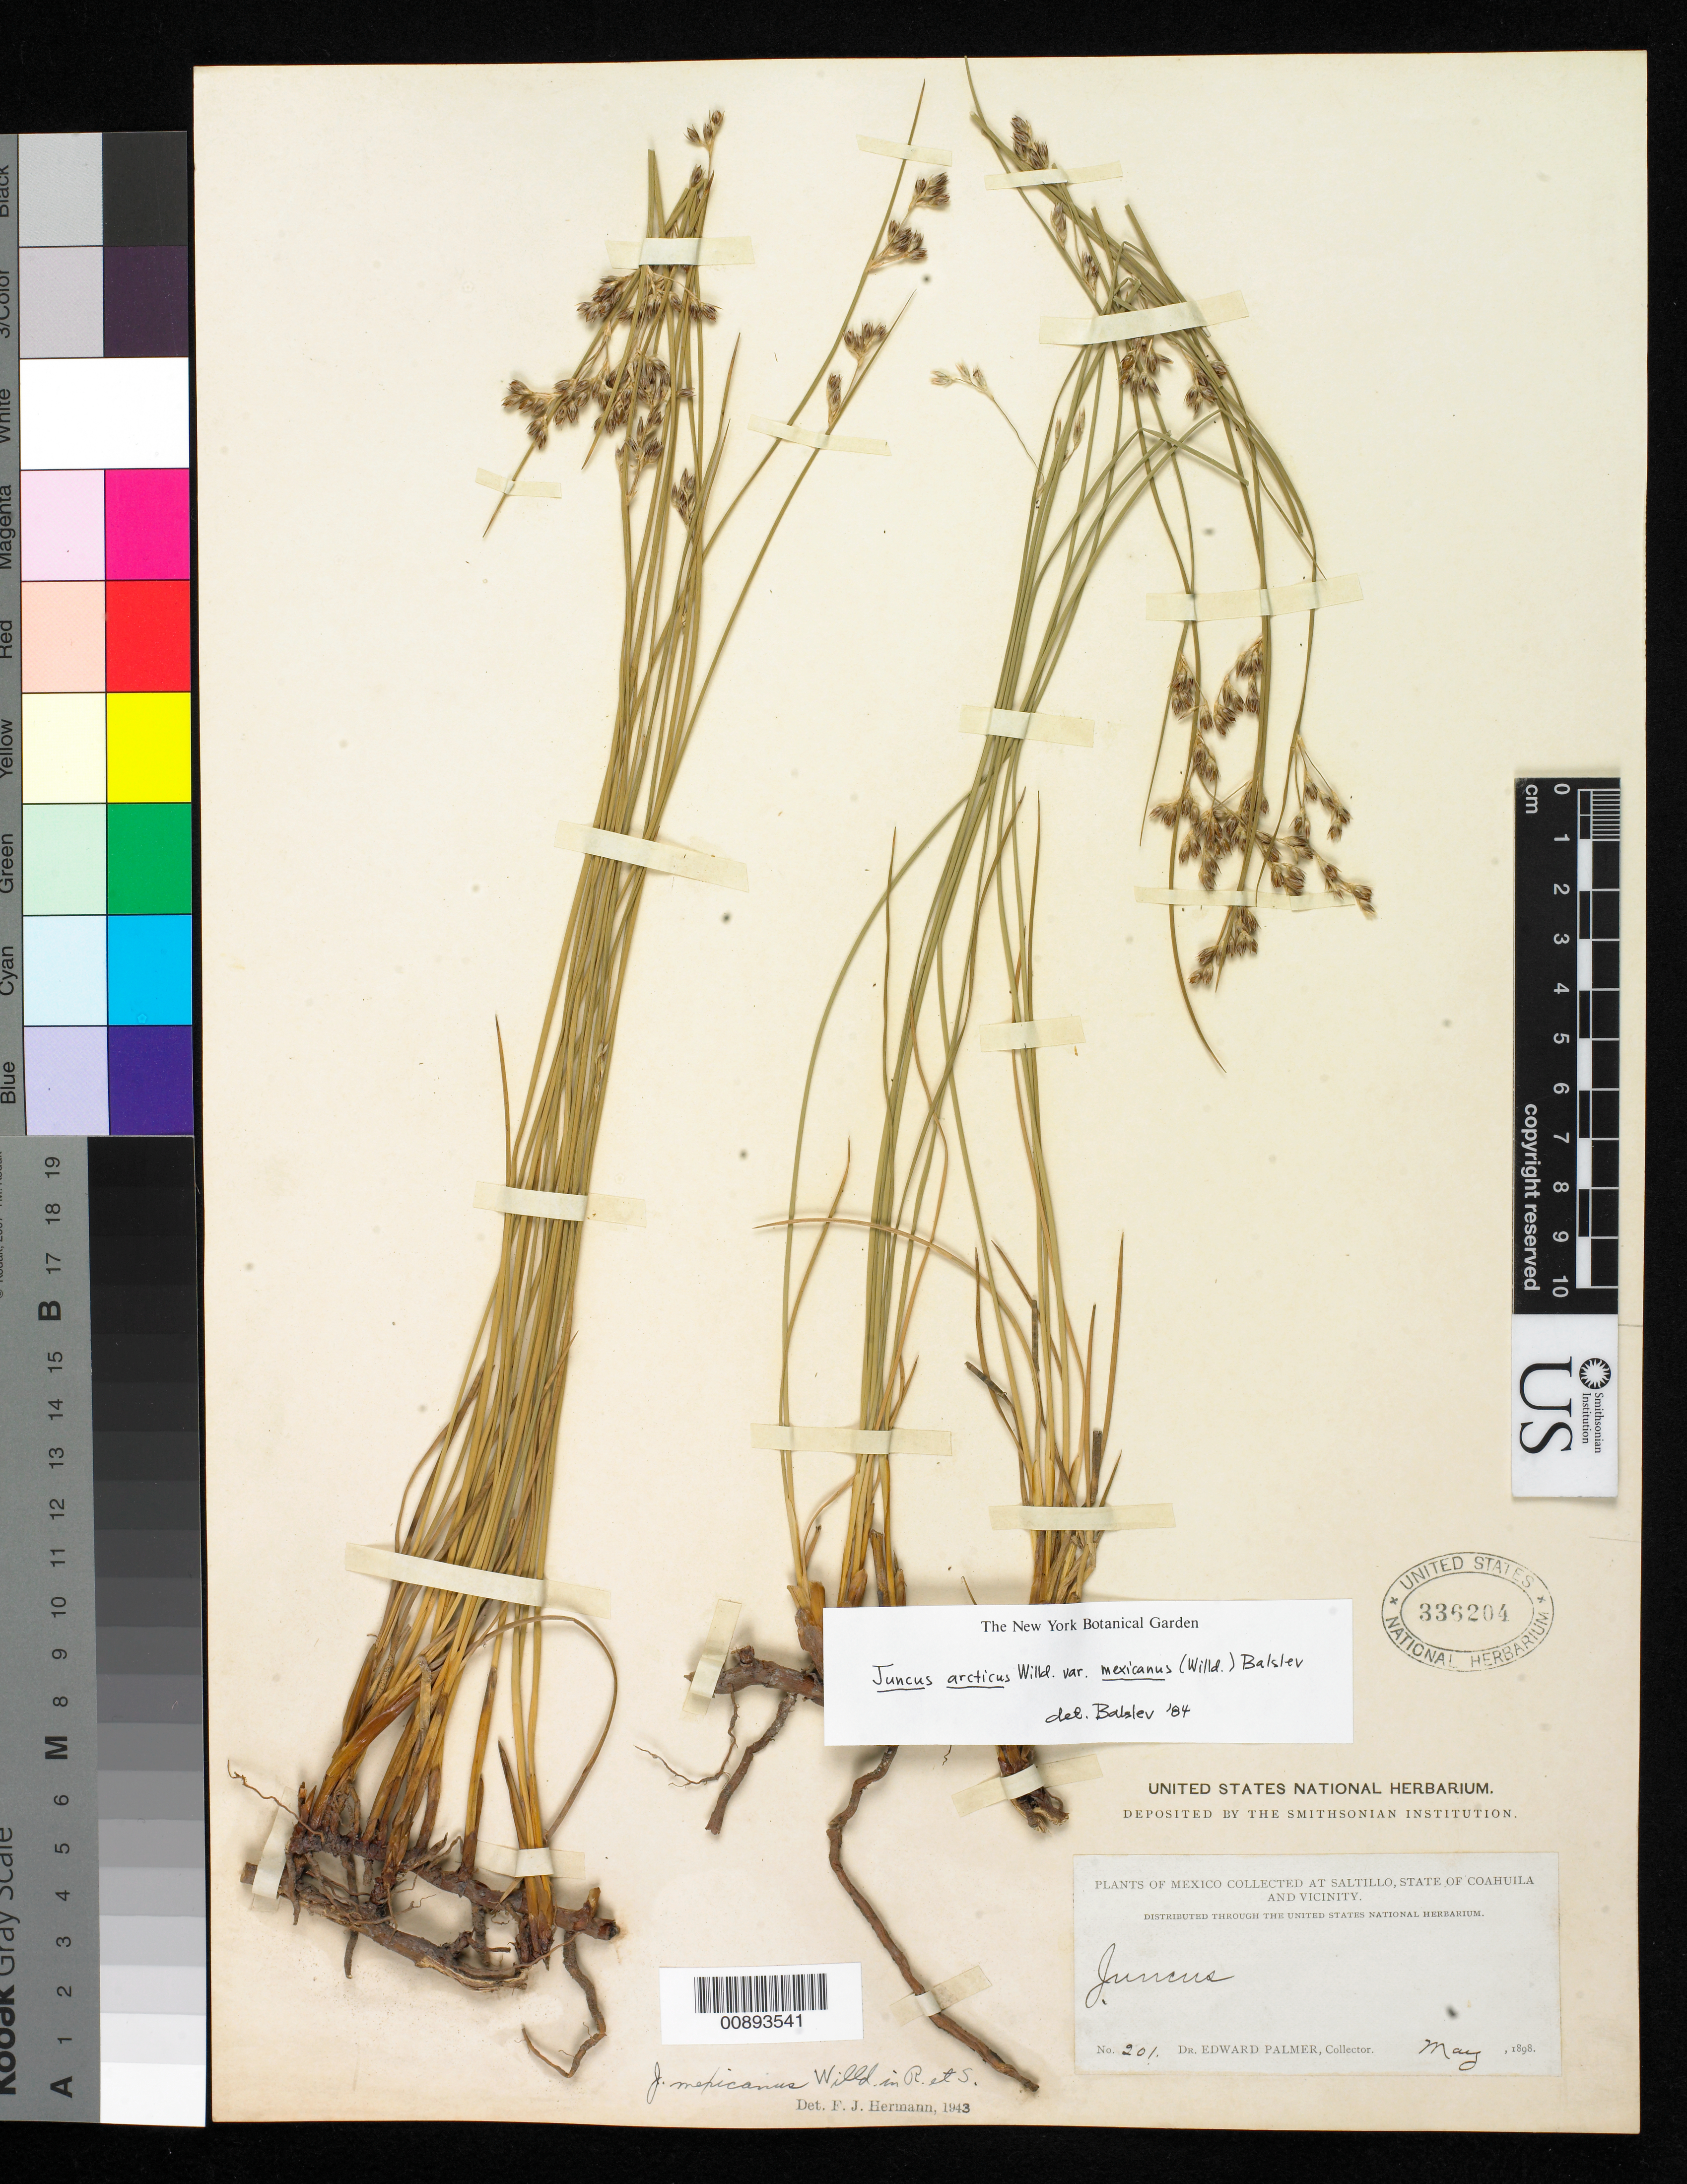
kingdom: Plantae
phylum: Tracheophyta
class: Liliopsida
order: Poales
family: Juncaceae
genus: Juncus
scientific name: Juncus arcticus var. mexicanus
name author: Willd.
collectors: E. Palmer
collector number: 201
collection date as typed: May 1898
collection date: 1898-05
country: Mexico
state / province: Coahuila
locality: Saltillo, Coahuila and vicinity.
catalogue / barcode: US 336204